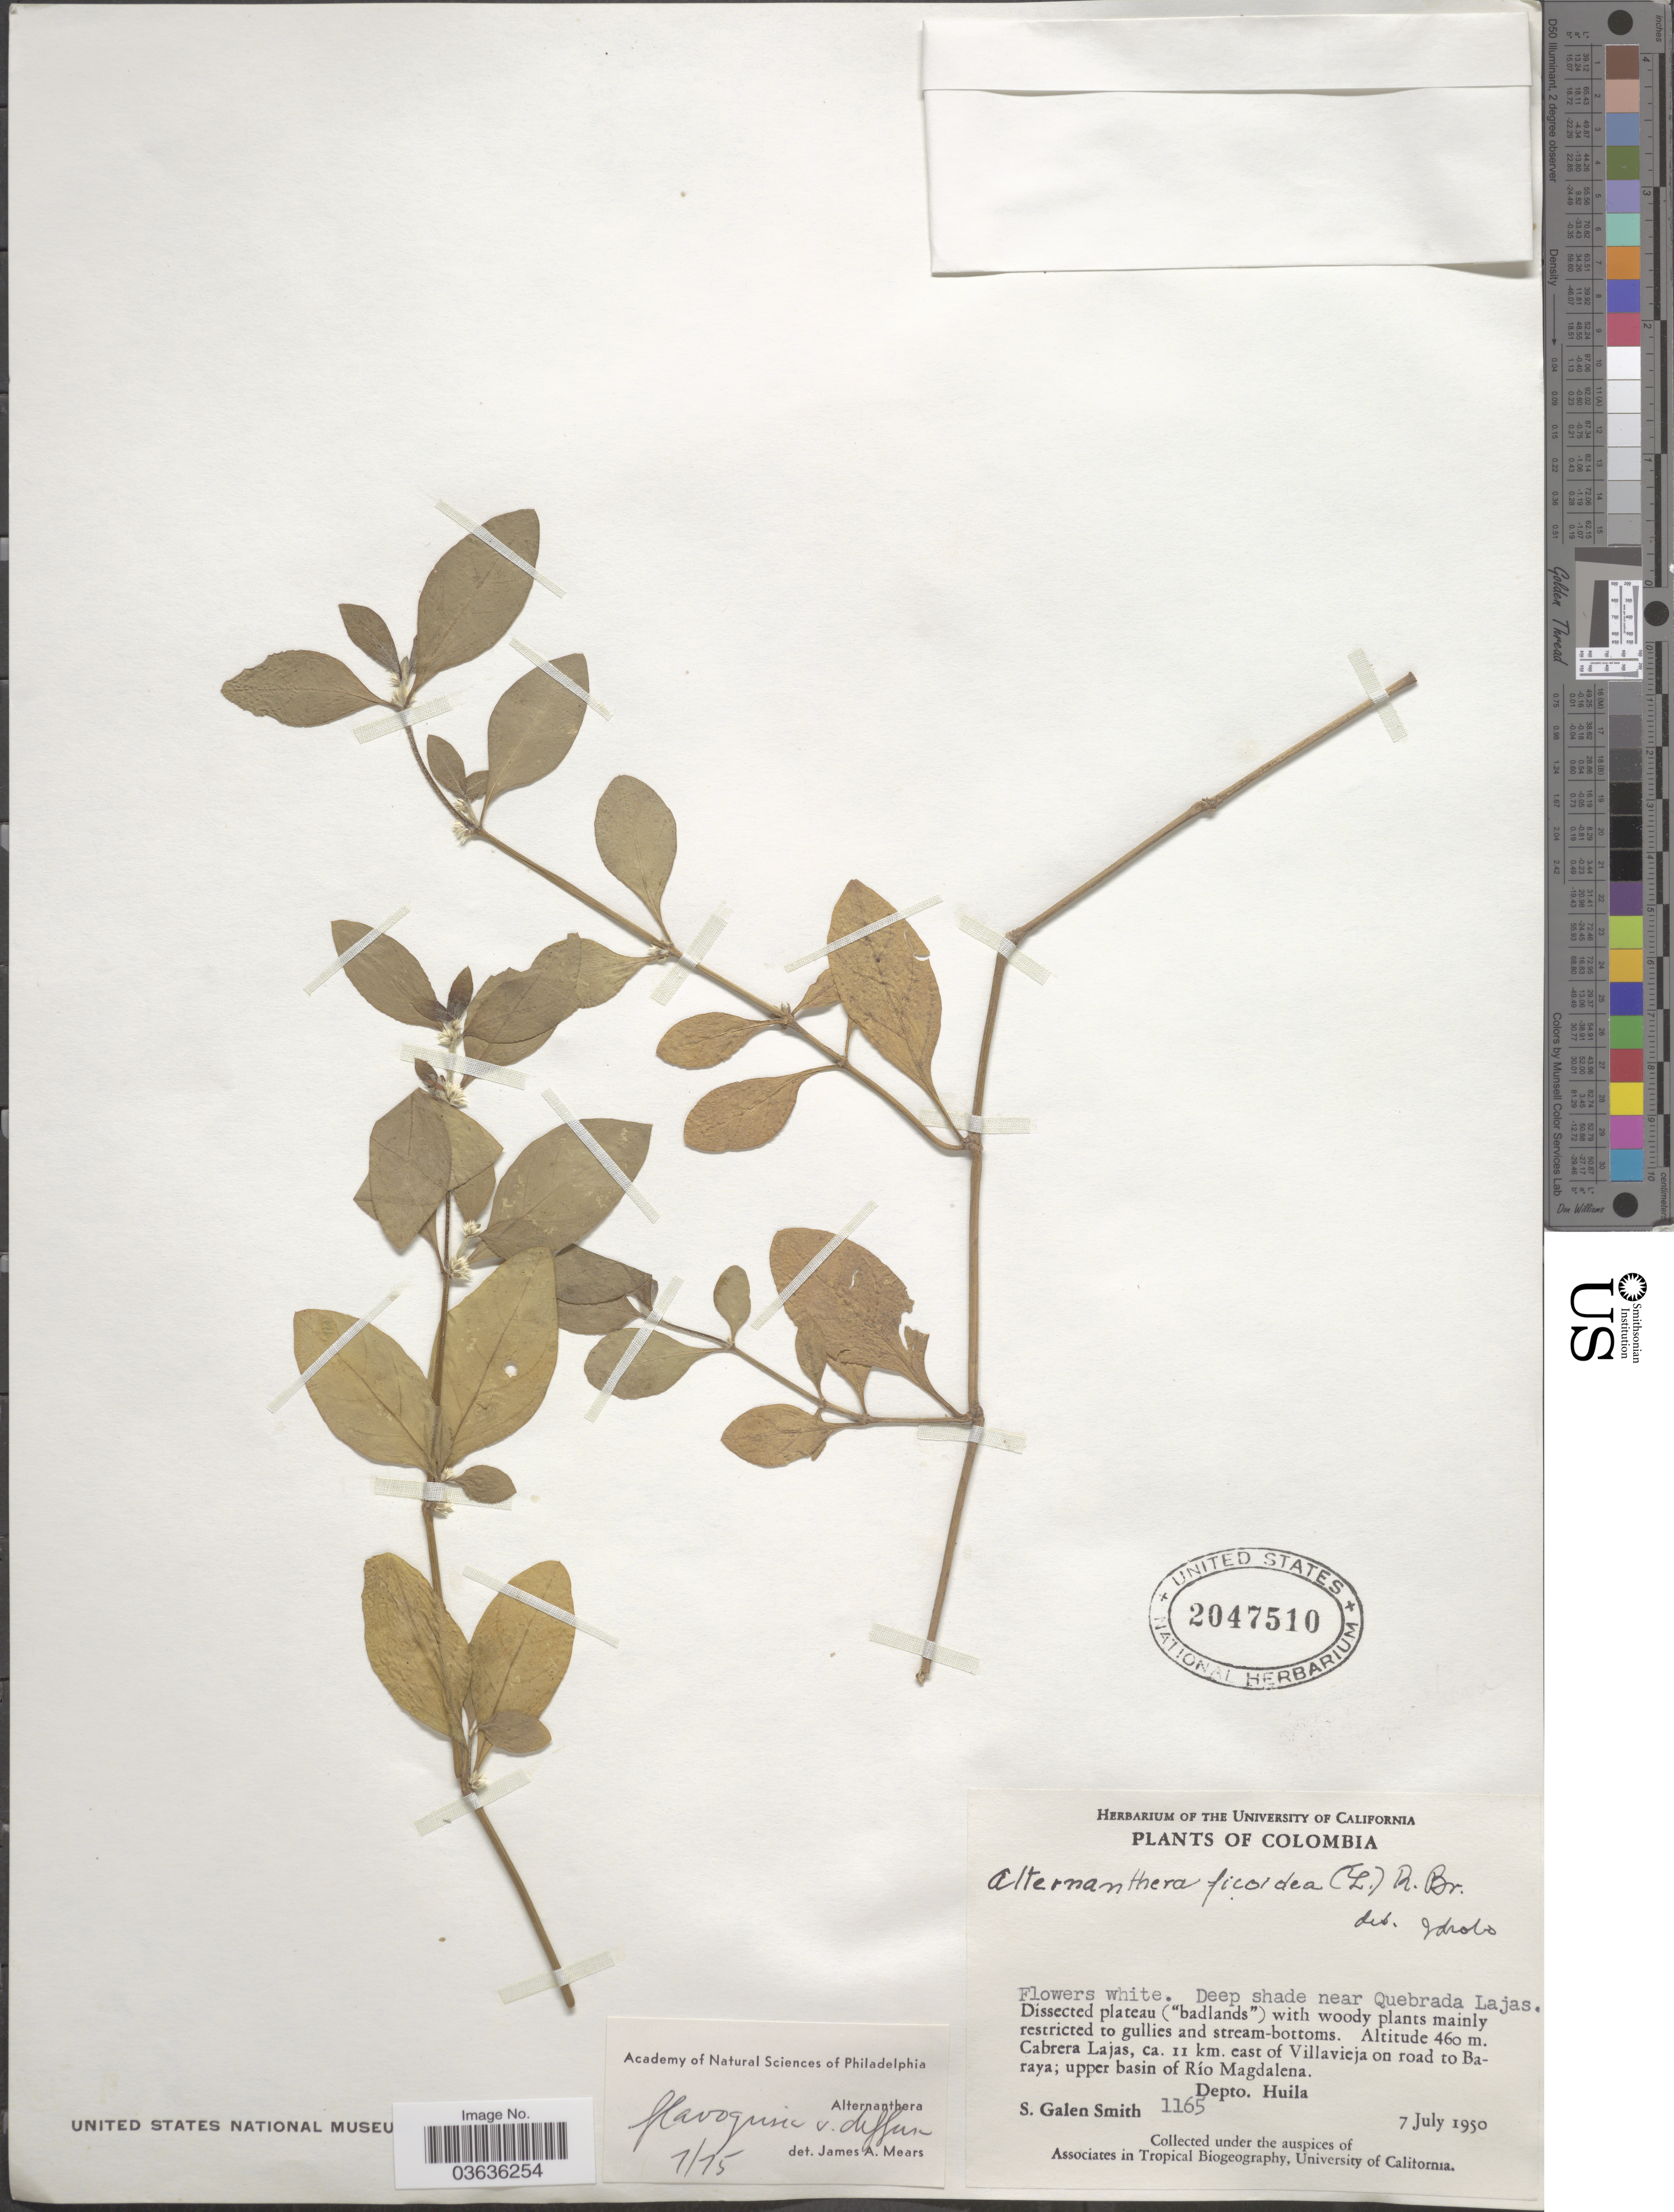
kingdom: Plantae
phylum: Tracheophyta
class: Magnoliopsida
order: Caryophyllales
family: Amaranthaceae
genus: Alternanthera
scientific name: Alternanthera flavogrisea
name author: Urb.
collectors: S. G. Smith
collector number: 1165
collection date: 1950-07-07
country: Colombia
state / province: Huila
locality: Cabrera Lajas, ca. 11 km. east of Villavieja on road to Baraya; upper basin of Río Magdalena. Depto. Huila. Near Quebrada Lajas.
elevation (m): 460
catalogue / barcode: US 2047510